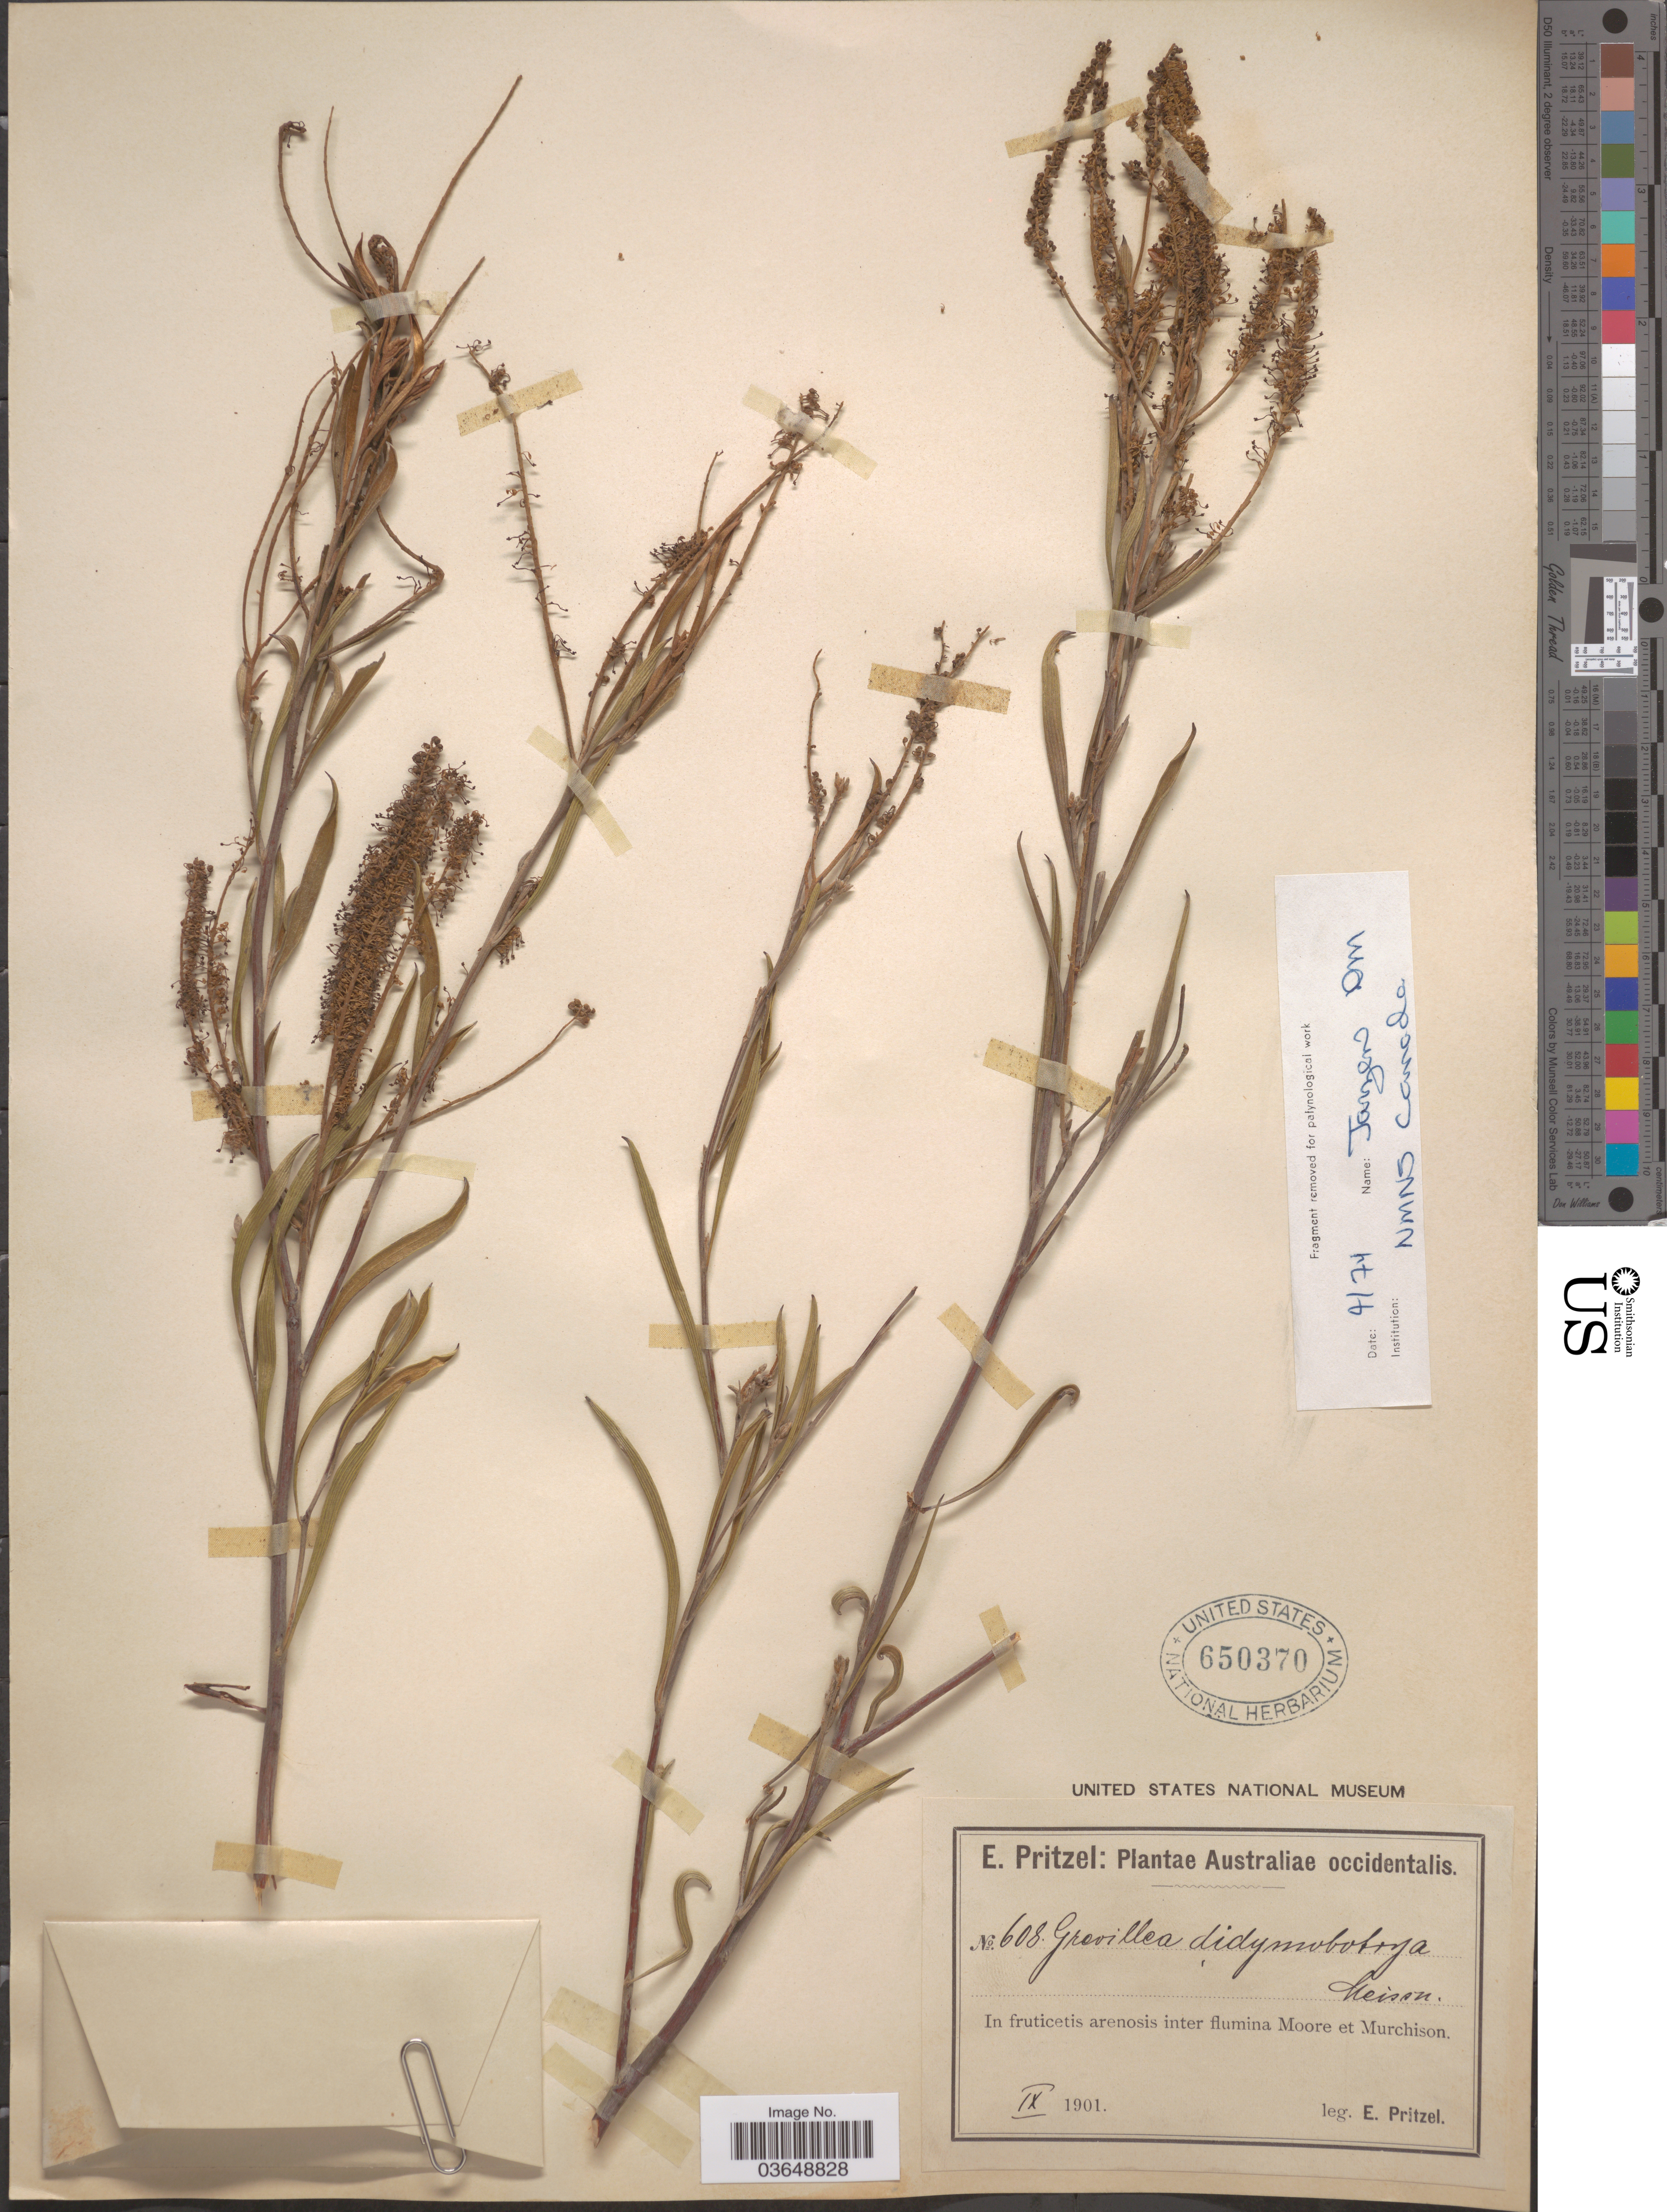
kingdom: Plantae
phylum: Tracheophyta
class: Magnoliopsida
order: Proteales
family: Proteaceae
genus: Grevillea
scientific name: Grevillea didymobotrya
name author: Meisn.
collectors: E. G. Pritzel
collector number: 608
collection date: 1901-09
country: Australia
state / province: Western Australia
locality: Australiae occidentalis. In fruticetis arenosis inter flumina Moore et Murchison.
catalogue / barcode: US 650370